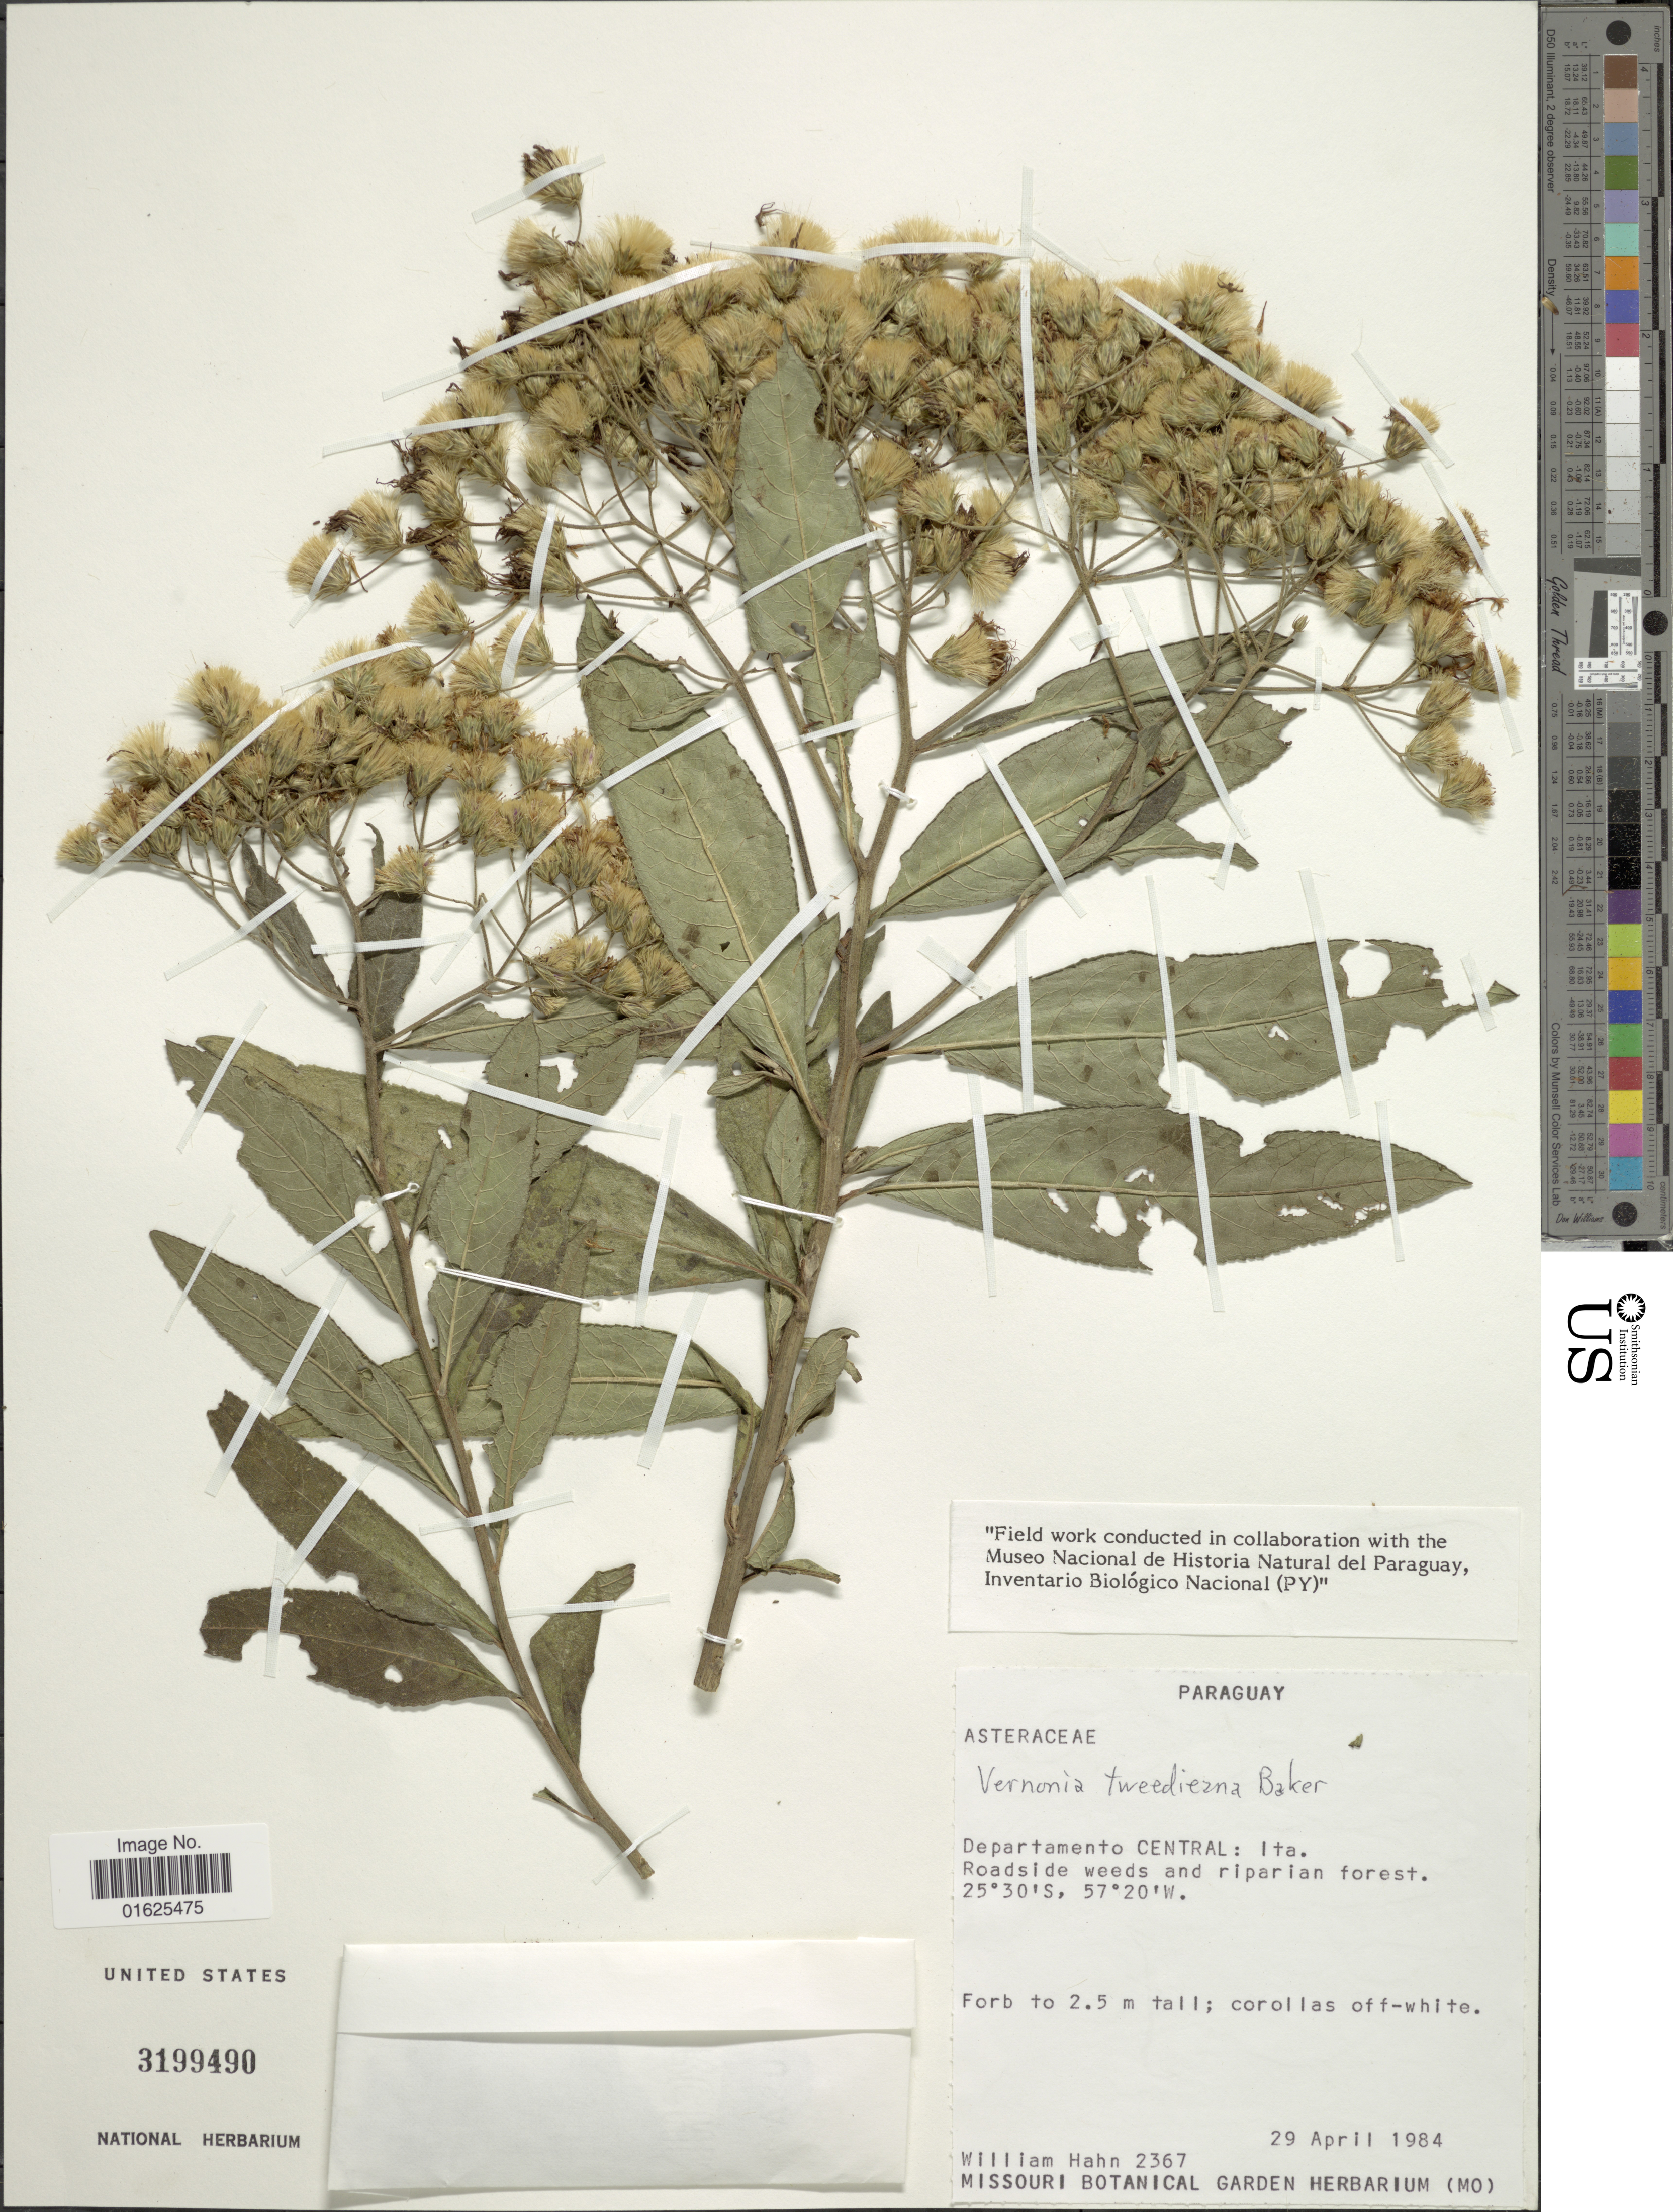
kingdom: Plantae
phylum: Tracheophyta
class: Magnoliopsida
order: Asterales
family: Asteraceae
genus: Vernonanthura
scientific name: Vernonanthura tweedieana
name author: (Baker) H. Rob.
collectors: W. J. Hahn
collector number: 2367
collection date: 1984-04-29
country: Paraguay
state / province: Central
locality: Departamento Central: Ita. Roadside weeds and riparian forest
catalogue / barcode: US 3199490